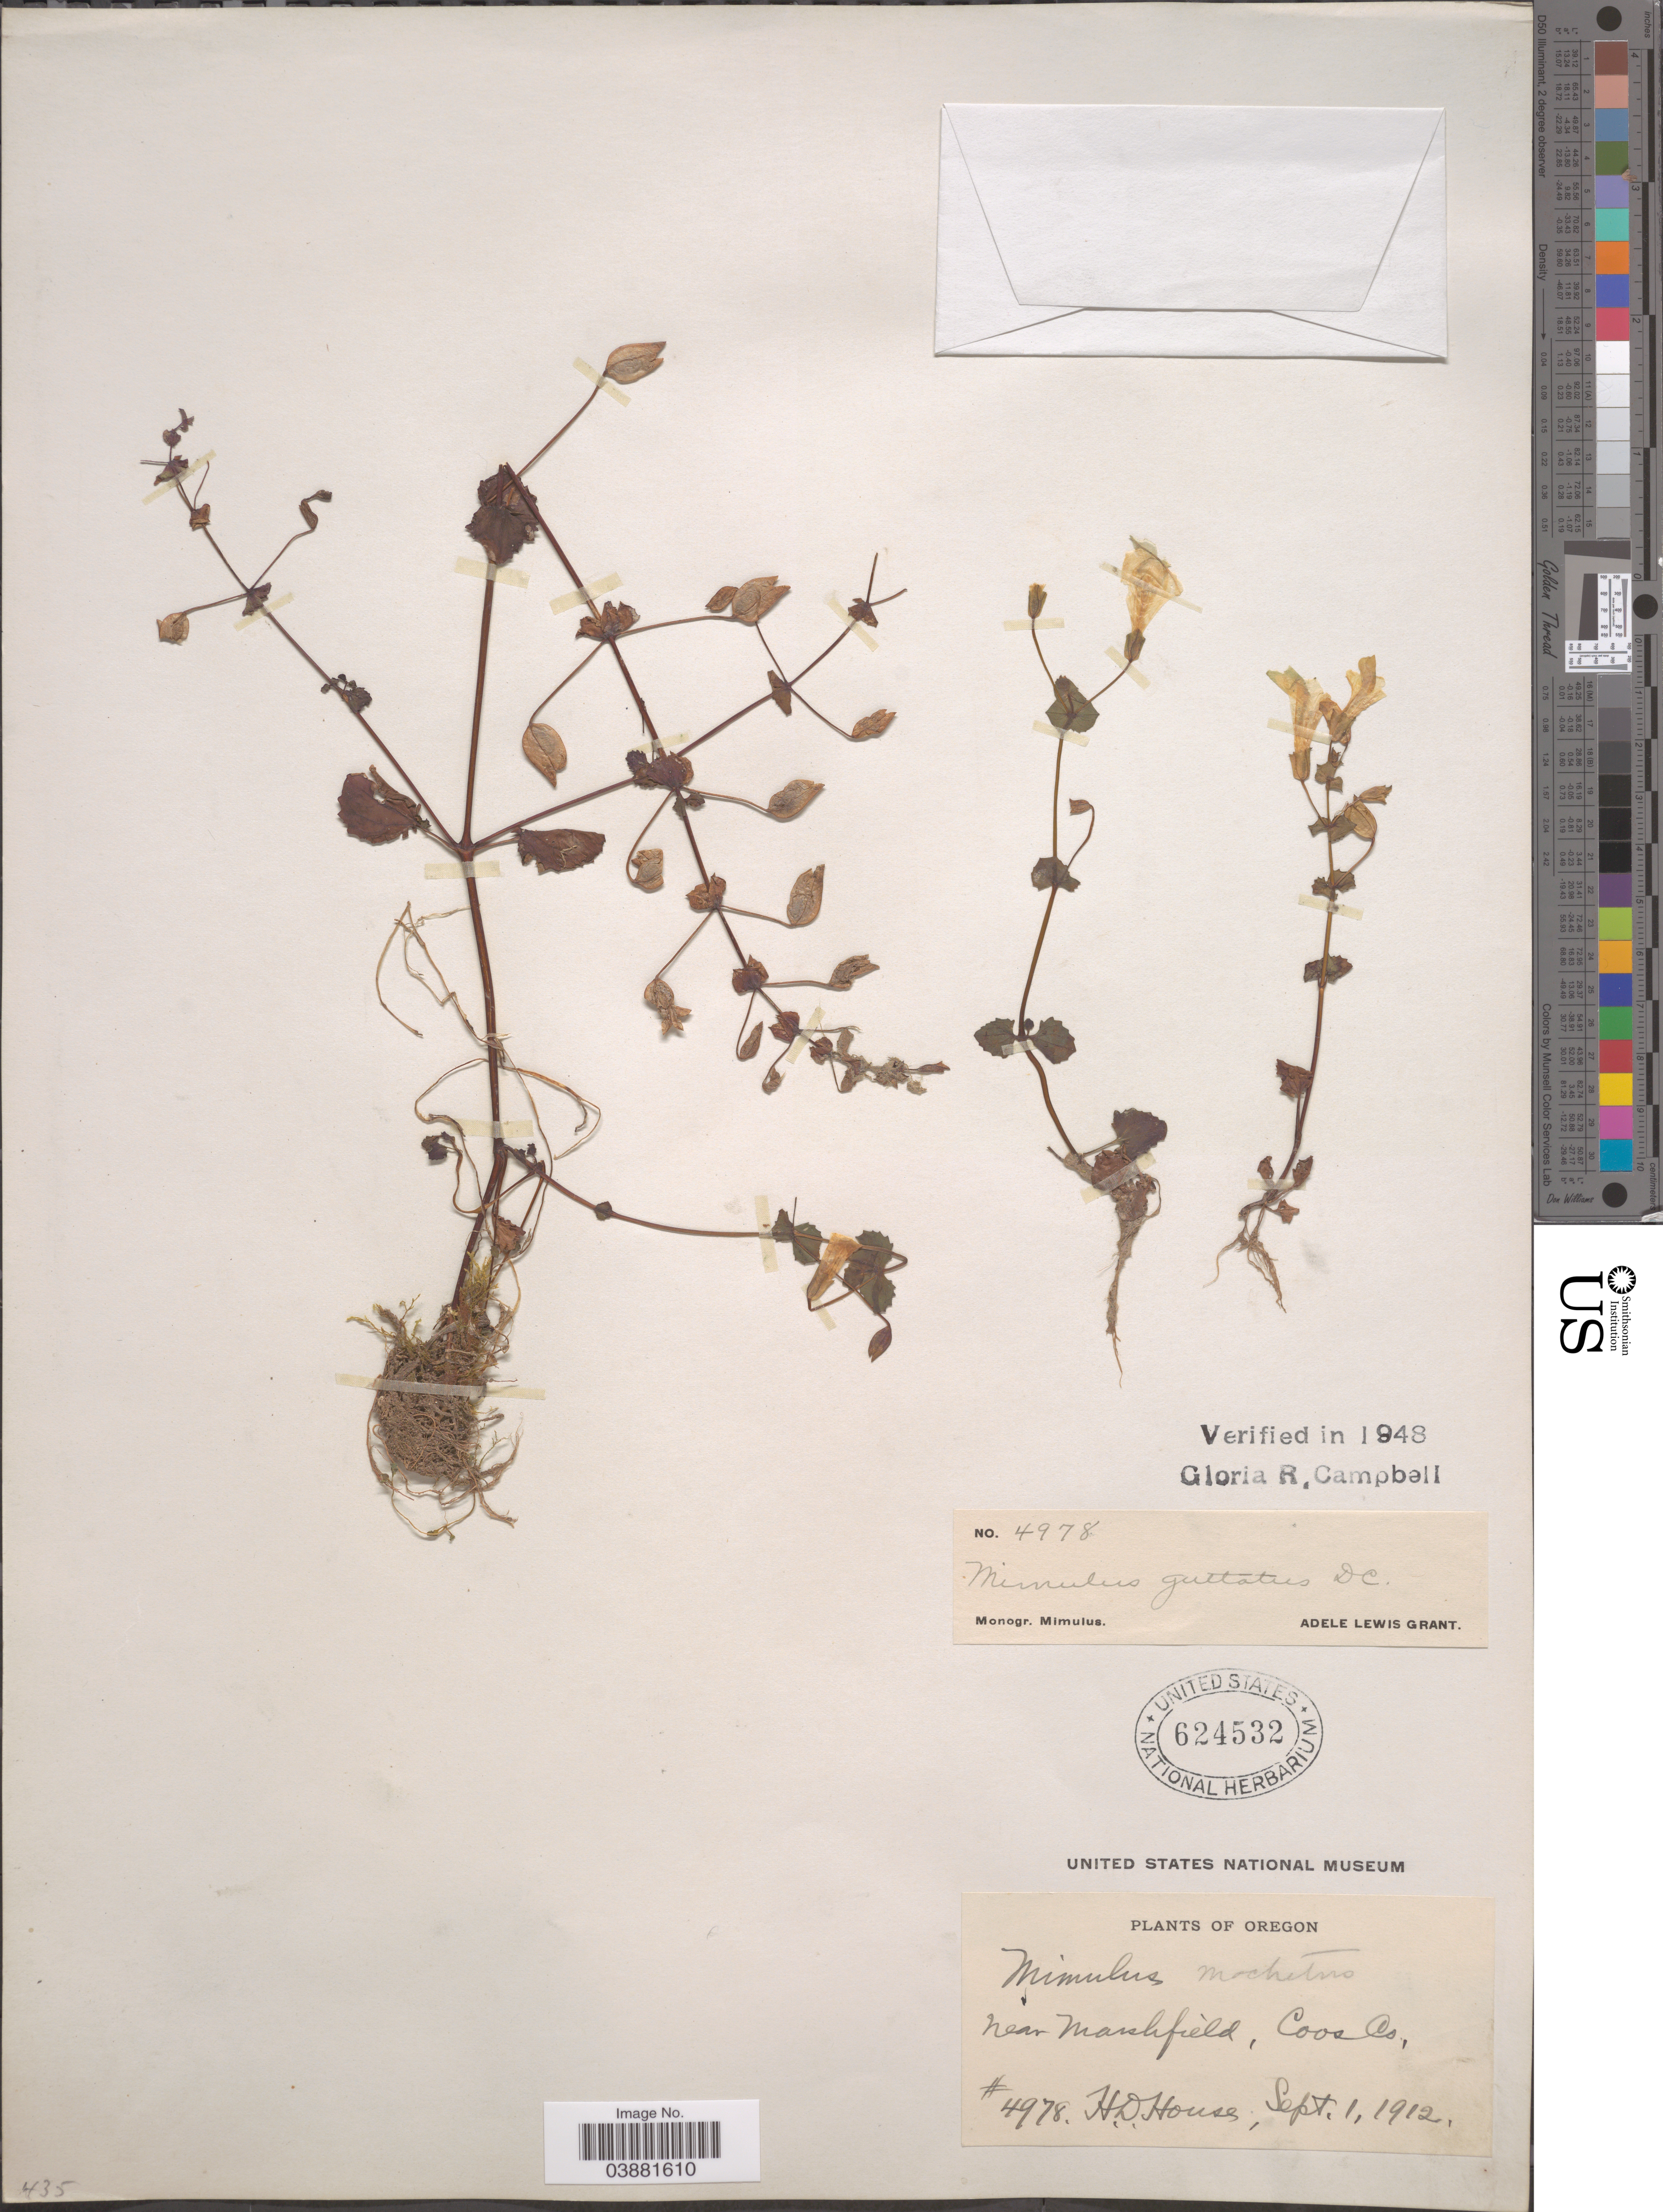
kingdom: Plantae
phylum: Tracheophyta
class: Magnoliopsida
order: Lamiales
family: Phrymaceae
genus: Mimulus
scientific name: Mimulus guttatus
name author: DC.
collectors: H. D. House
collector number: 4978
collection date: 1912-09-01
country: United States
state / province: Oregon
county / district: Coos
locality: Near Marshfield, Coos Co.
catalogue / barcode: US 624532